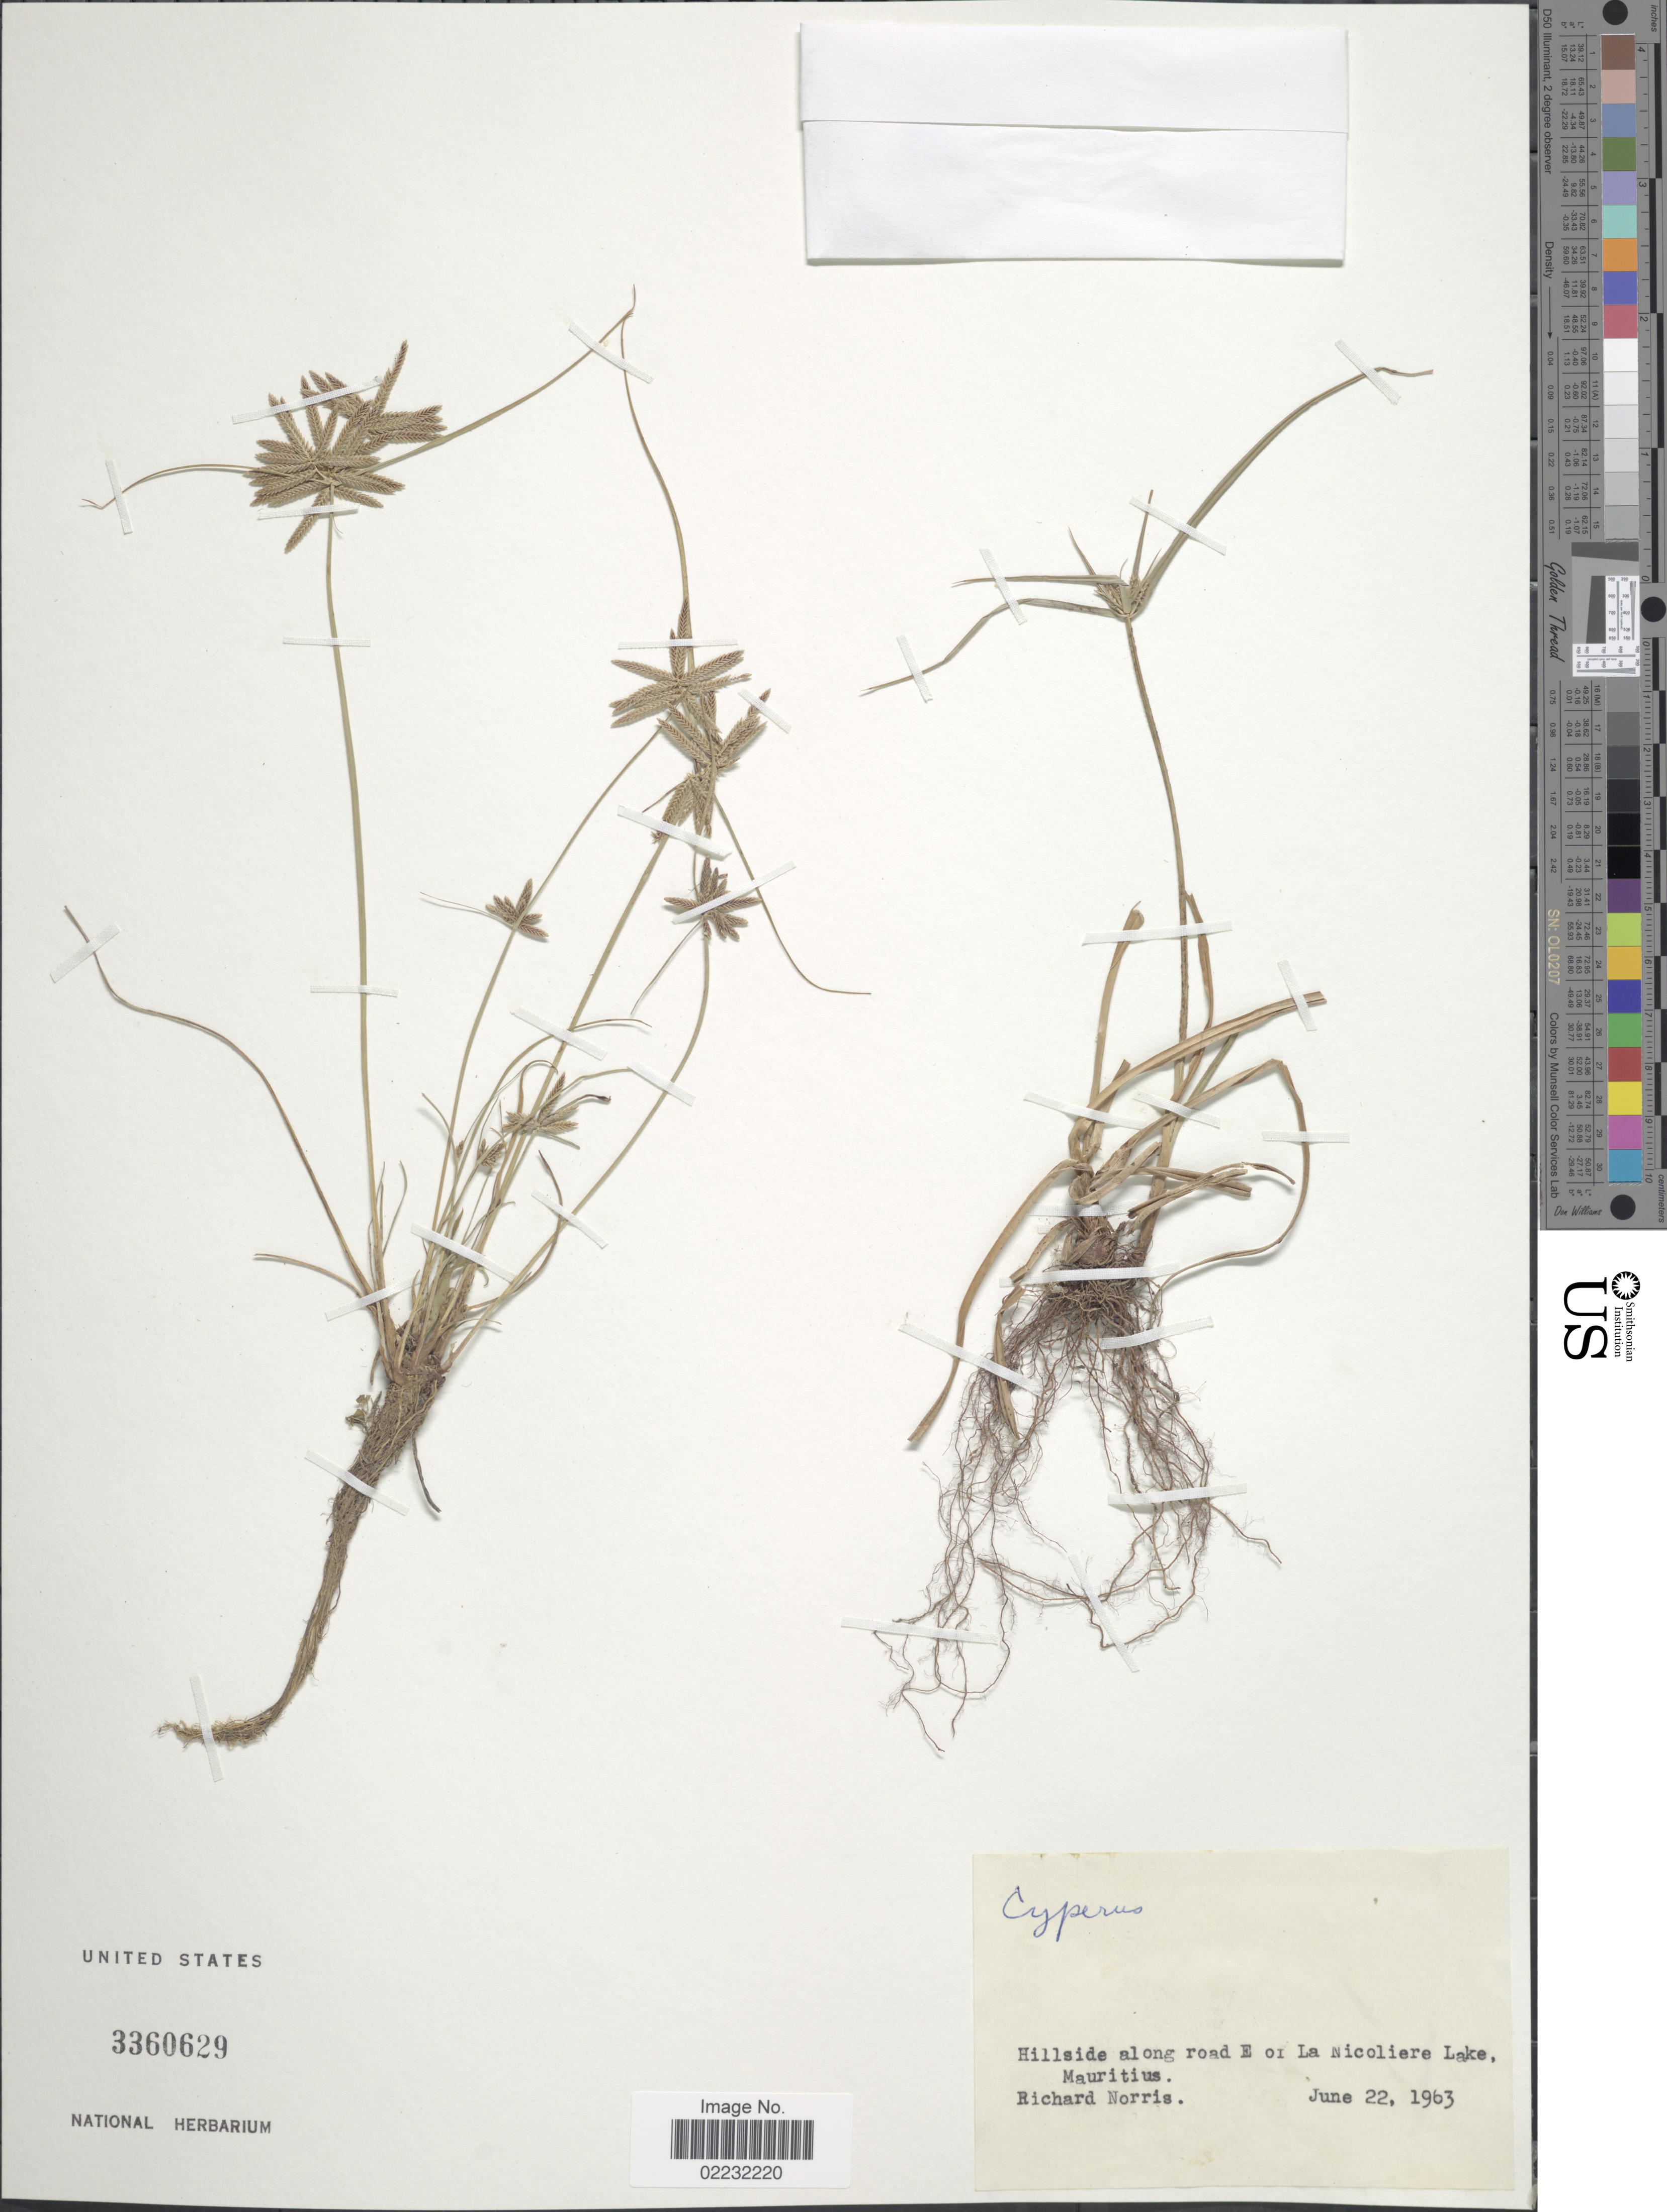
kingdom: Plantae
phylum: Tracheophyta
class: Liliopsida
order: Poales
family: Cyperaceae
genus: Cyperus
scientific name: Cyperus flavidus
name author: Retz.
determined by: Strong, Mark T., (BOT), Smithsonian Institution - National Museum of Natural History (UNITED STATES)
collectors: R. E. Norris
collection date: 1963-06-22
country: Mauritius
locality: Hillside along road E of La Nicoliere Lake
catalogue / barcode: US 3360629